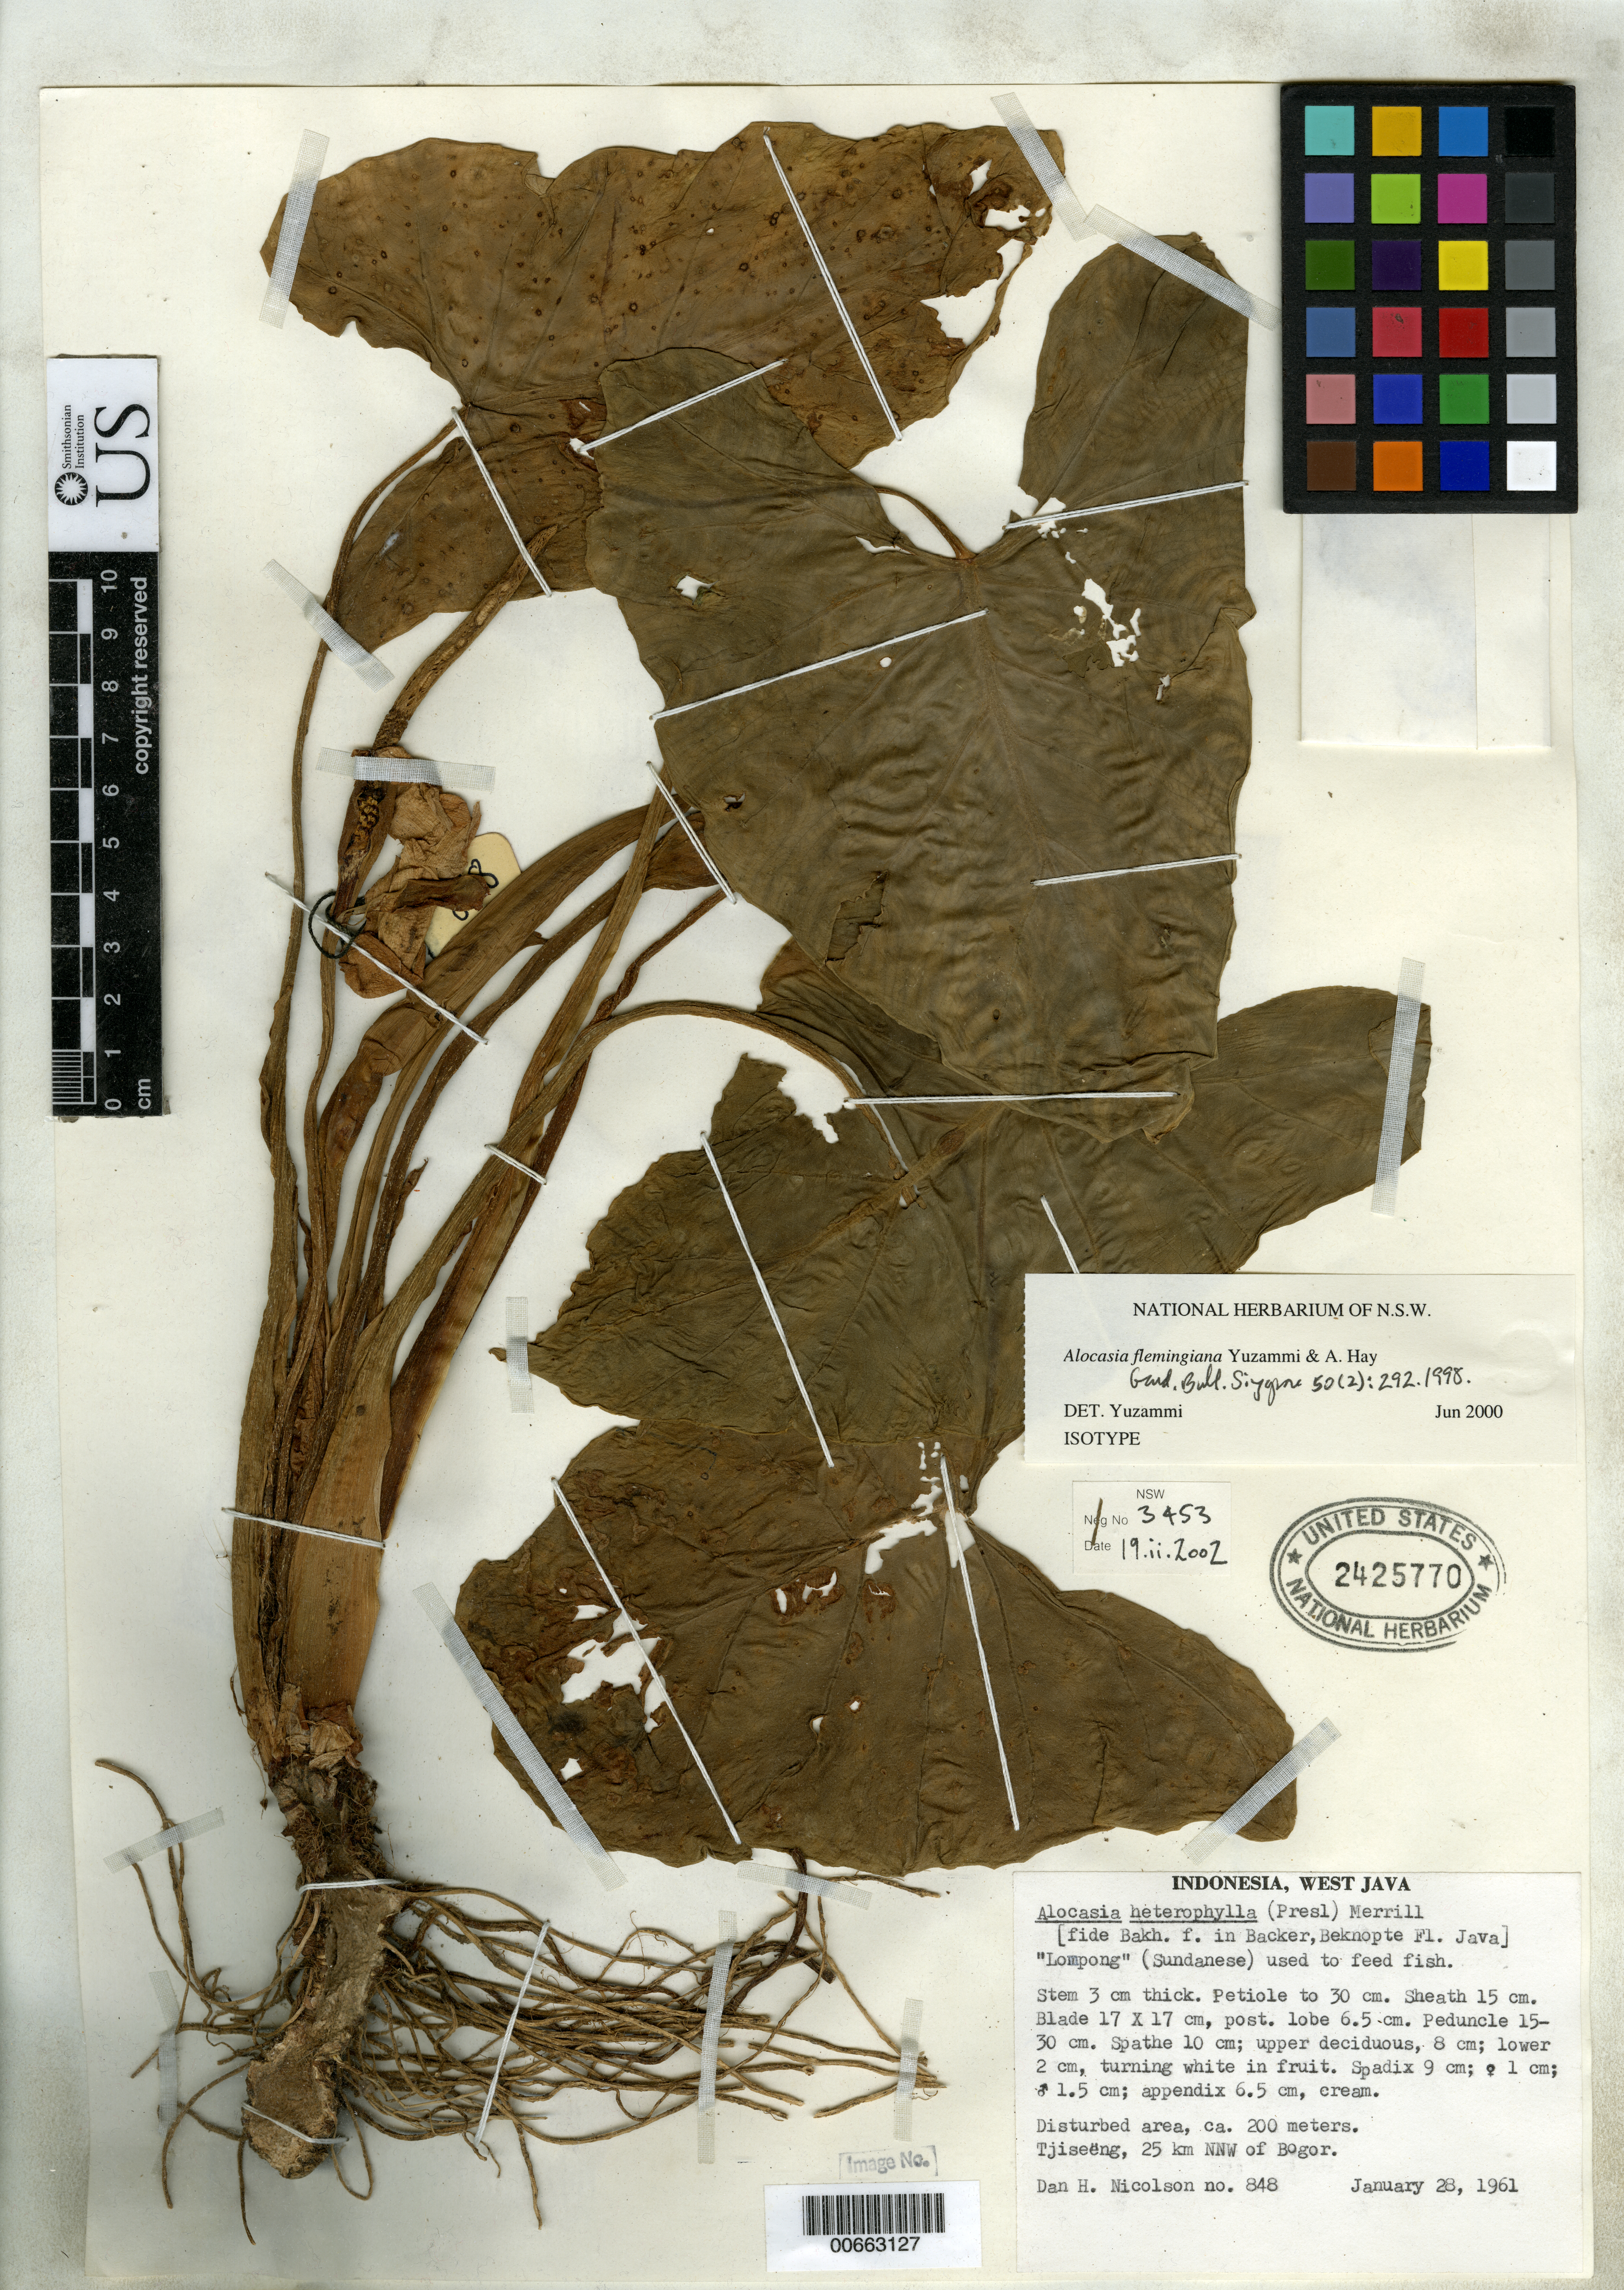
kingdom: Plantae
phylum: Tracheophyta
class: Liliopsida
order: Alismatales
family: Araceae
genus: Alocasia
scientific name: Alocasia flemingiana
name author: Yuzammi & A. Hay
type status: Isotype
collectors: D. H. Nicolson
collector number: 848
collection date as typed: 28 Jan 1961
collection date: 1961-01-28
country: Indonesia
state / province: Java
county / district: Jawa Barat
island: Java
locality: Tjiseëng, 25 km NNW of Bogor.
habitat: Disturbed area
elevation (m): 200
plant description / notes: Common name: Lompong; Common name language: Sundanese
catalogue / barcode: US 2425770